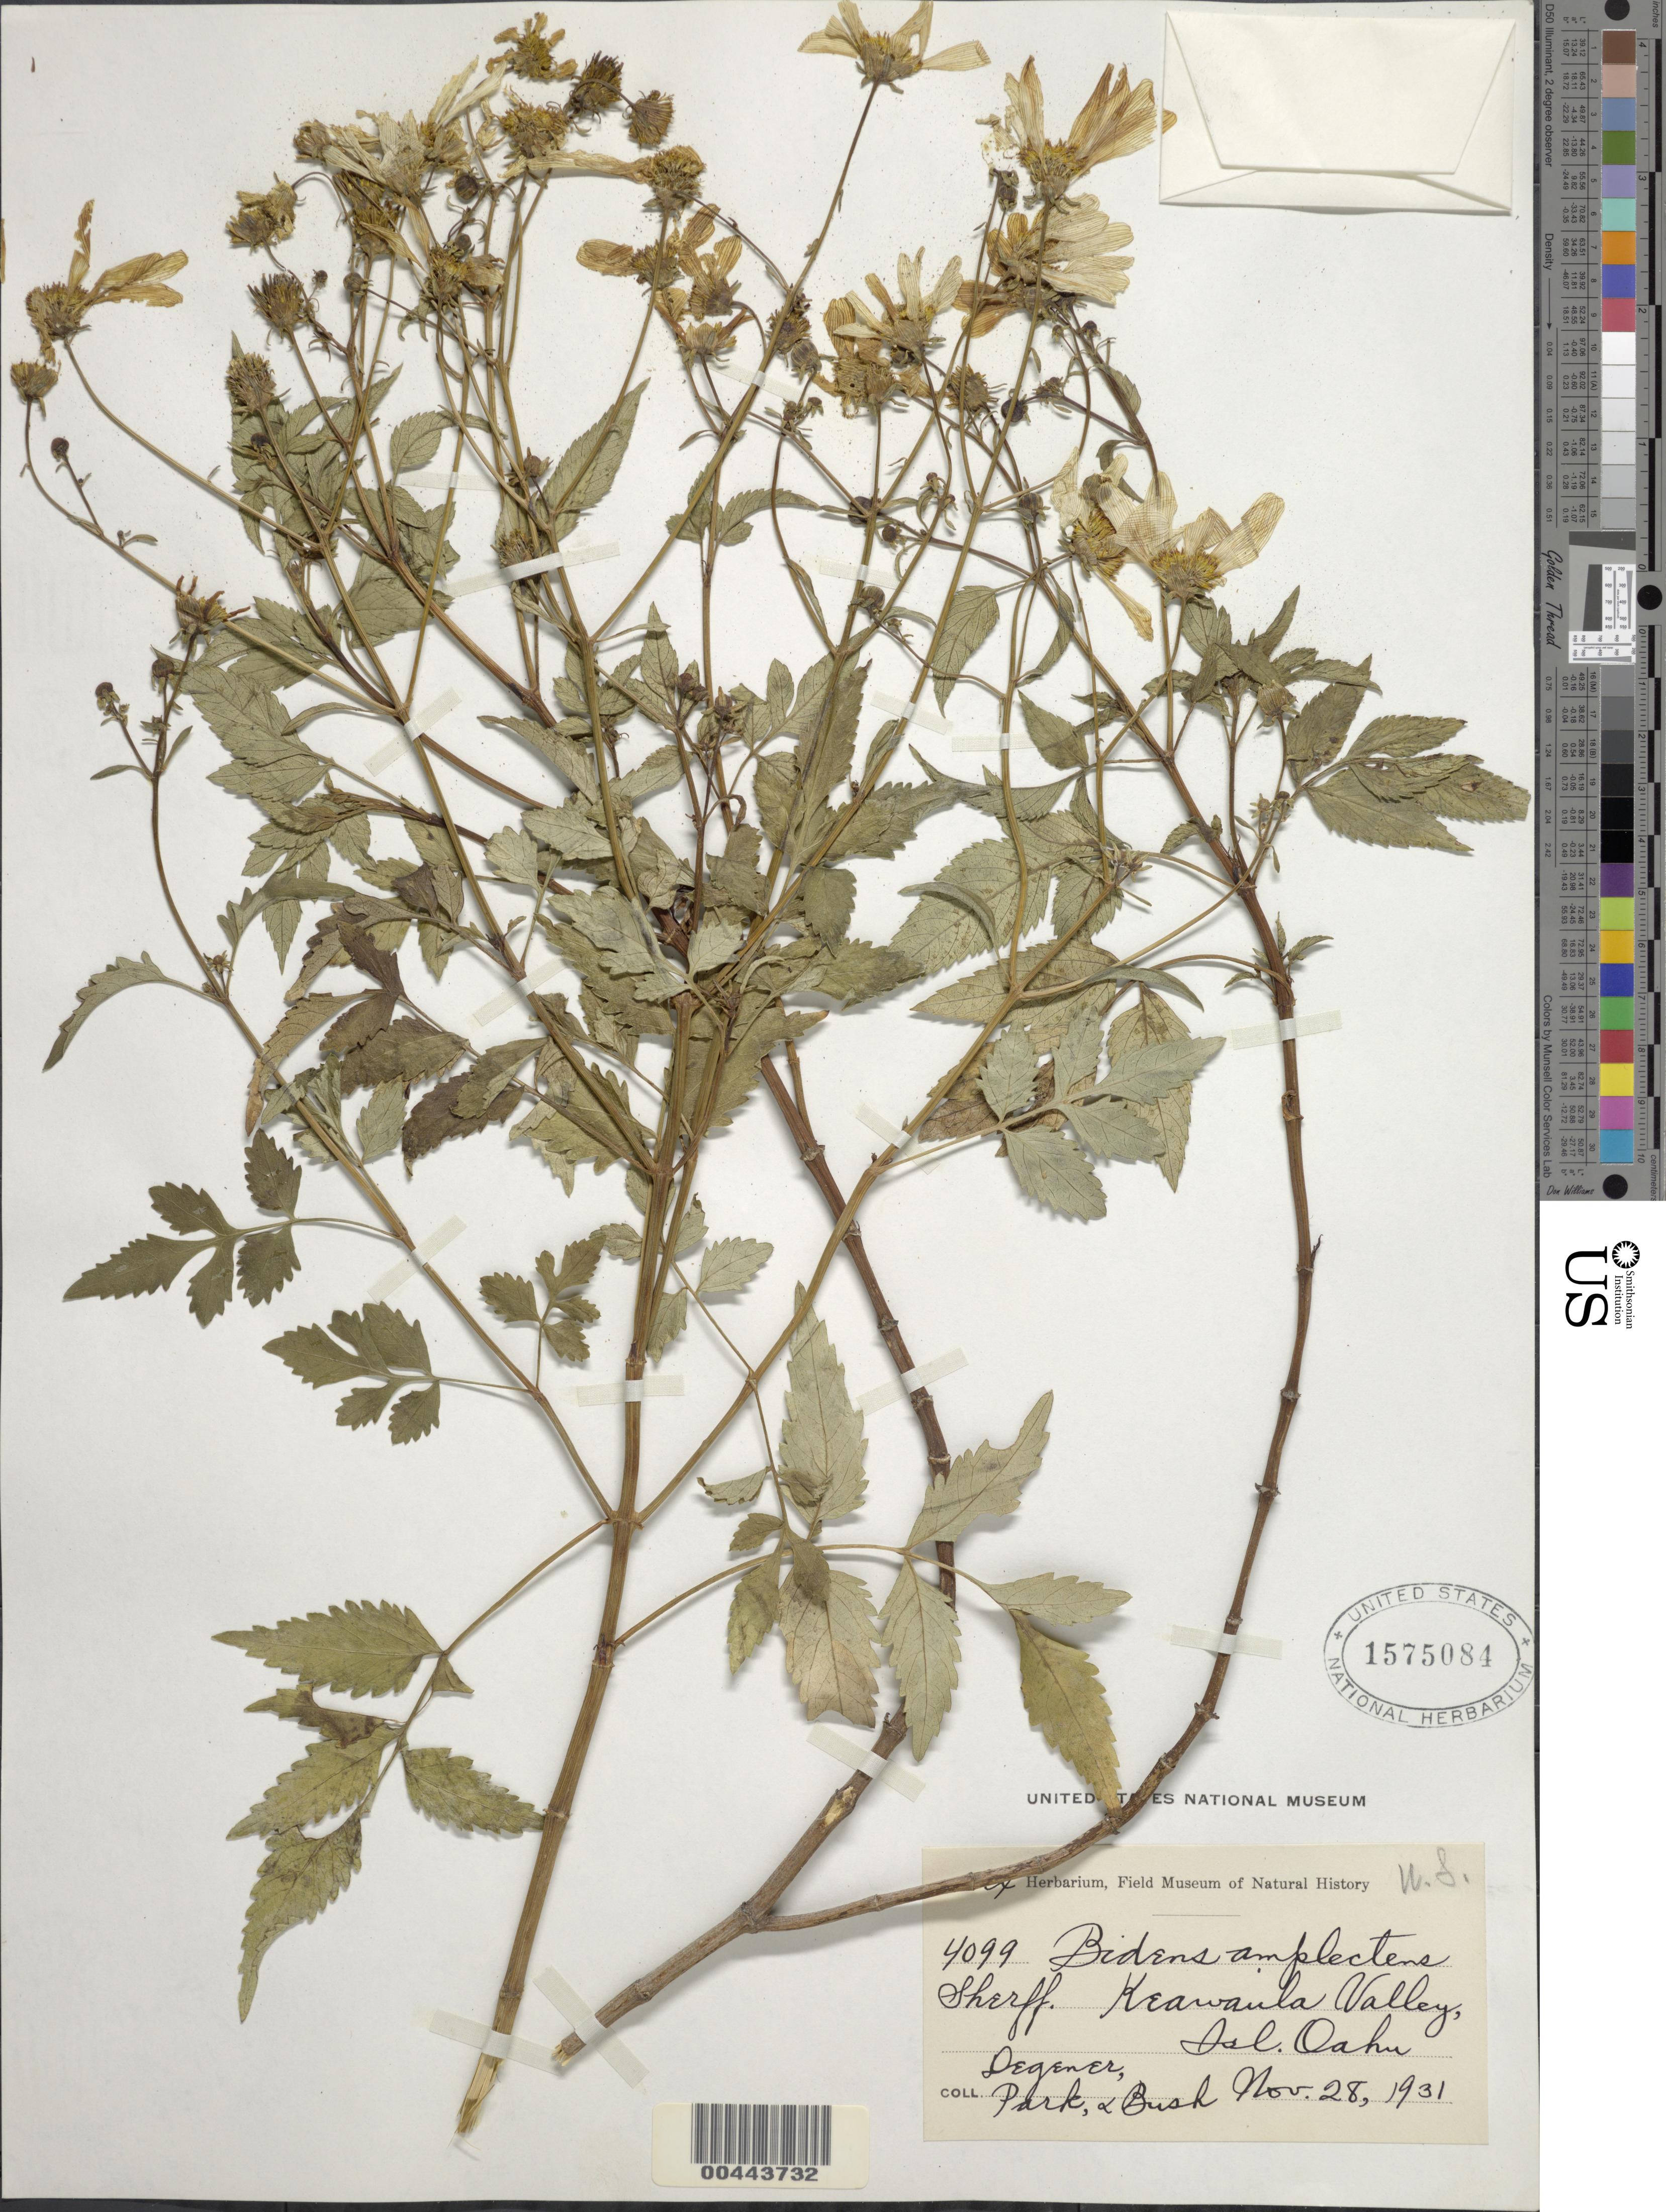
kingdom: Plantae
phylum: Tracheophyta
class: Magnoliopsida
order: Asterales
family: Asteraceae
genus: Bidens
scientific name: Bidens amplectens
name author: Sherff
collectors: O. Degener, Park & B. F. Bush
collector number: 4099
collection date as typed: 28 Nov 1931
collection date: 1931-11-28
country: United States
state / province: Hawaii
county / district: Honolulu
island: Oahu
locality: Keawaula Valley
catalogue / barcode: US 1575084